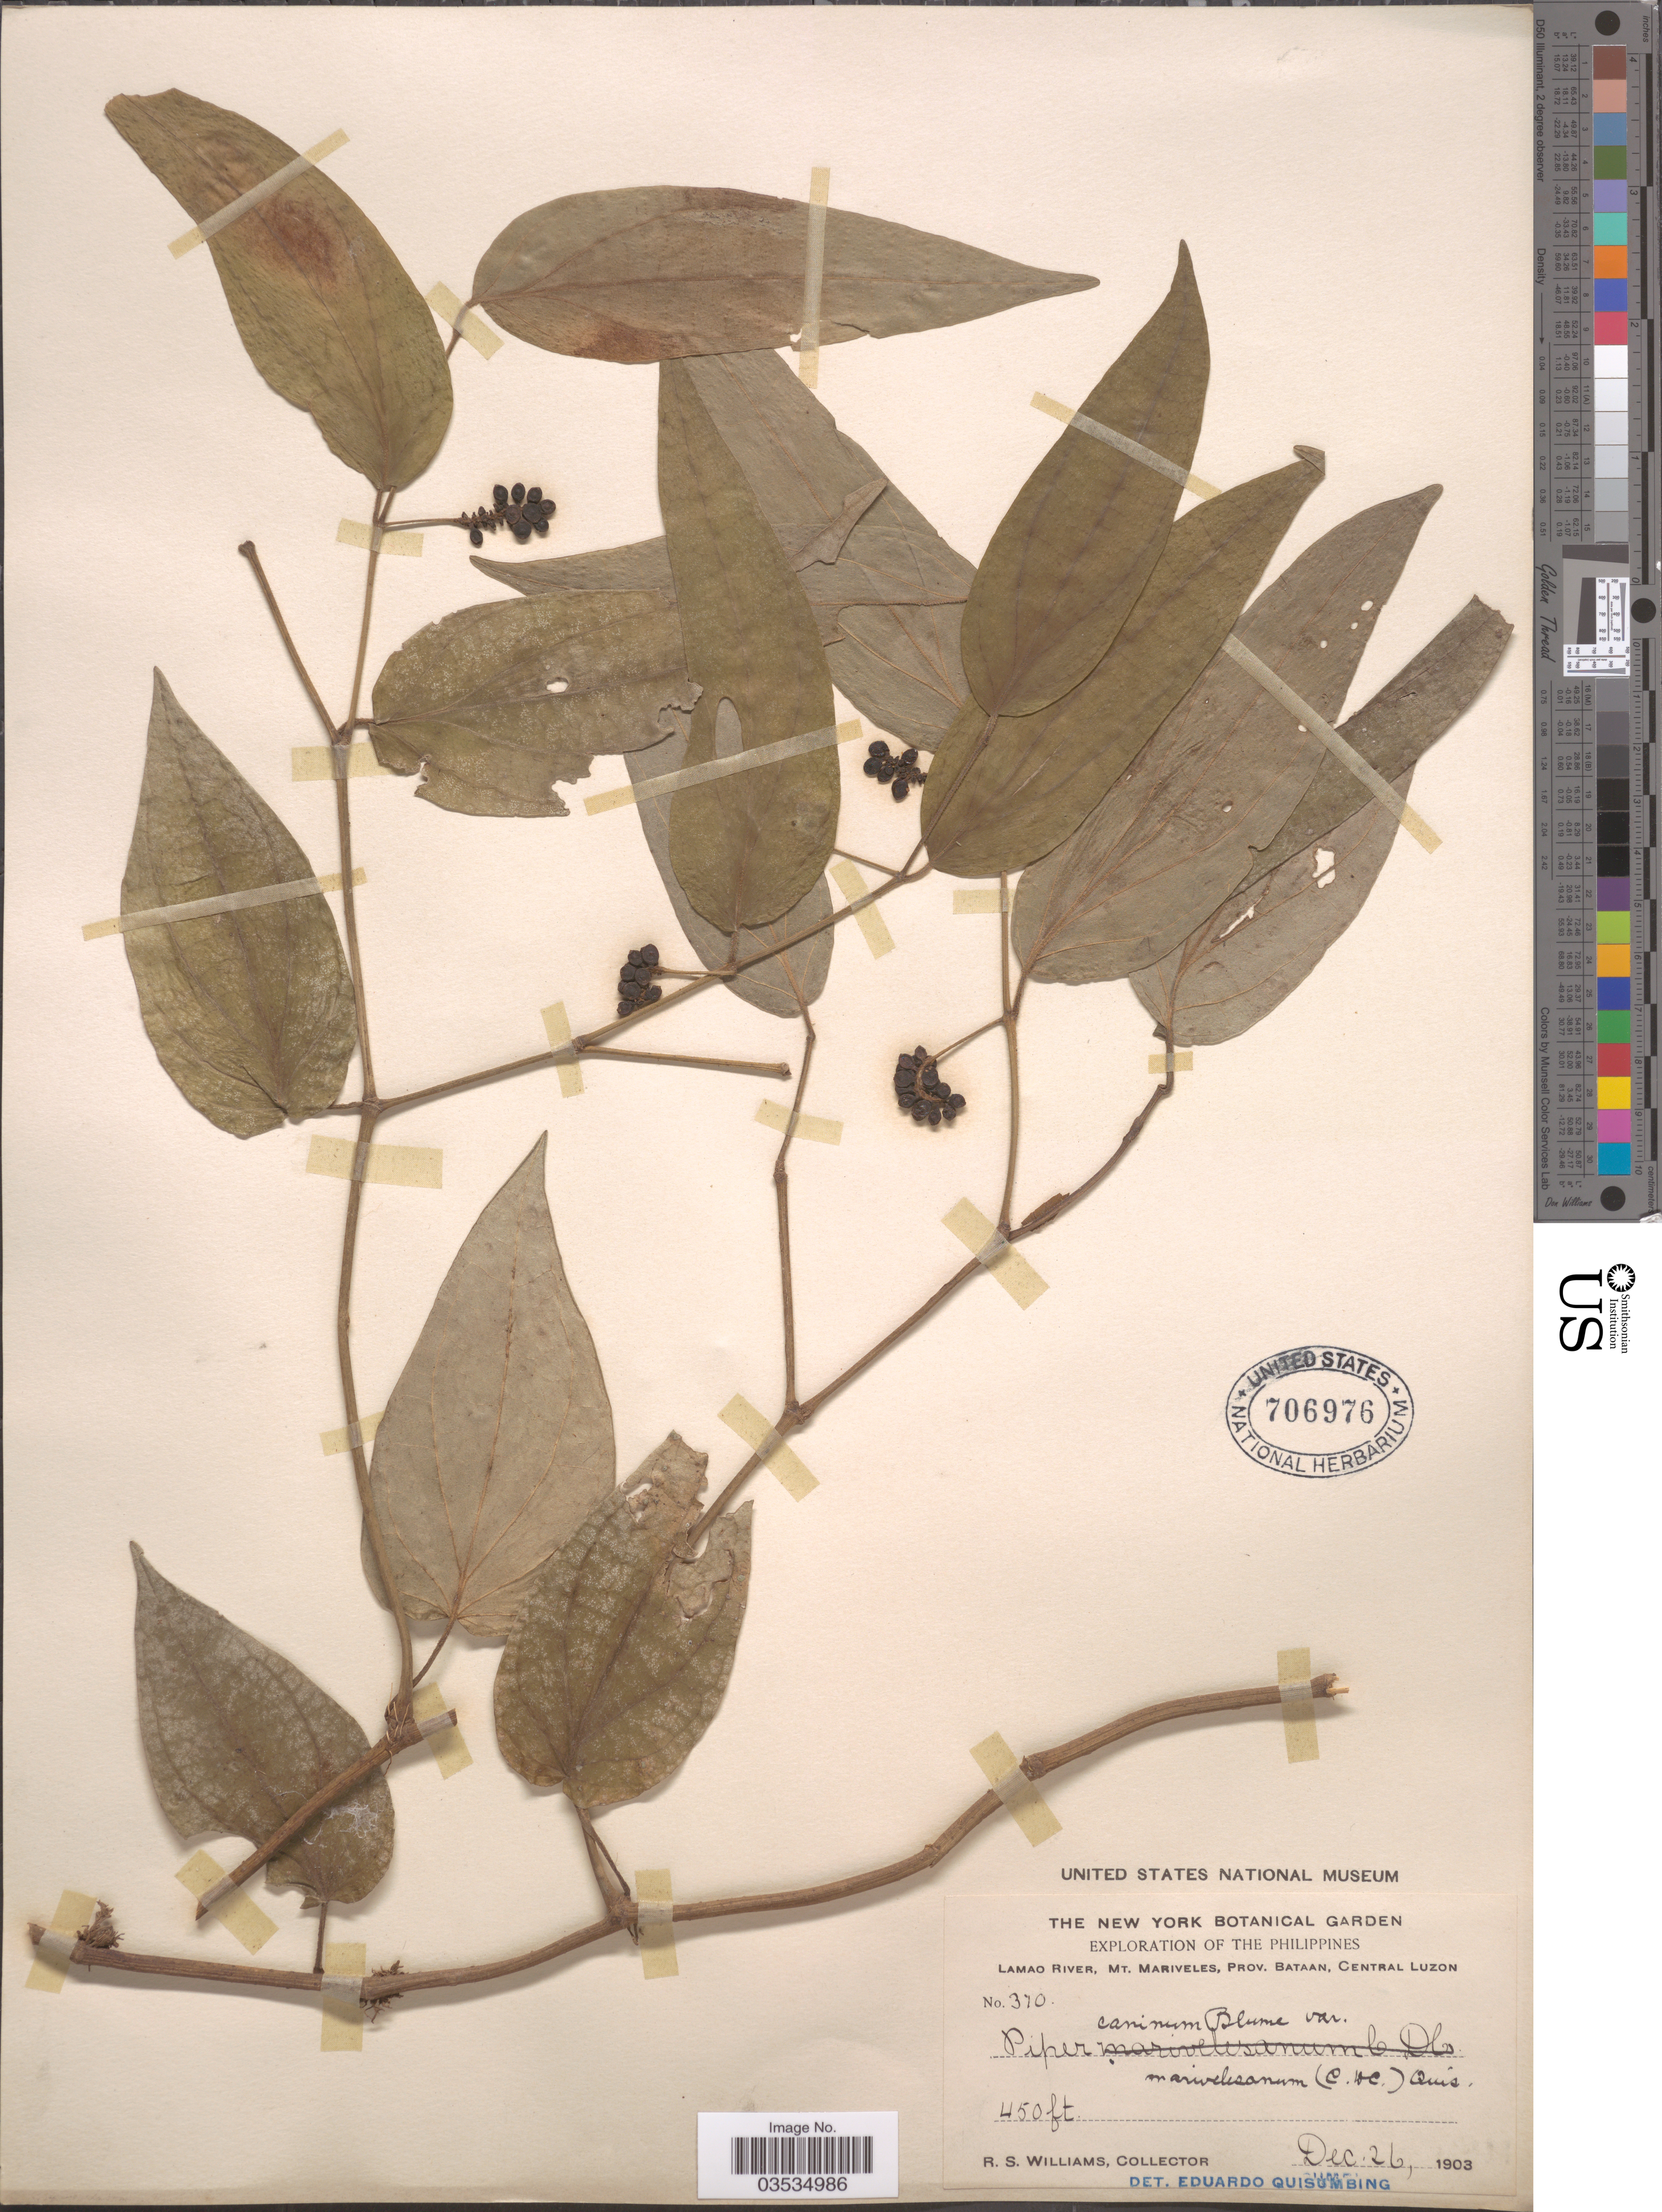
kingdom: Plantae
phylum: Tracheophyta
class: Magnoliopsida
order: Piperales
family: Piperaceae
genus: Piper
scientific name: Piper viminale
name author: Opiz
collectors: R. S. Williams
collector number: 370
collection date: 1903-12-26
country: Philippines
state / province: Central Luzon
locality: Lamao River, Mt. Mariveles, Prov. Bataan.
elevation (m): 137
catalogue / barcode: US 706976